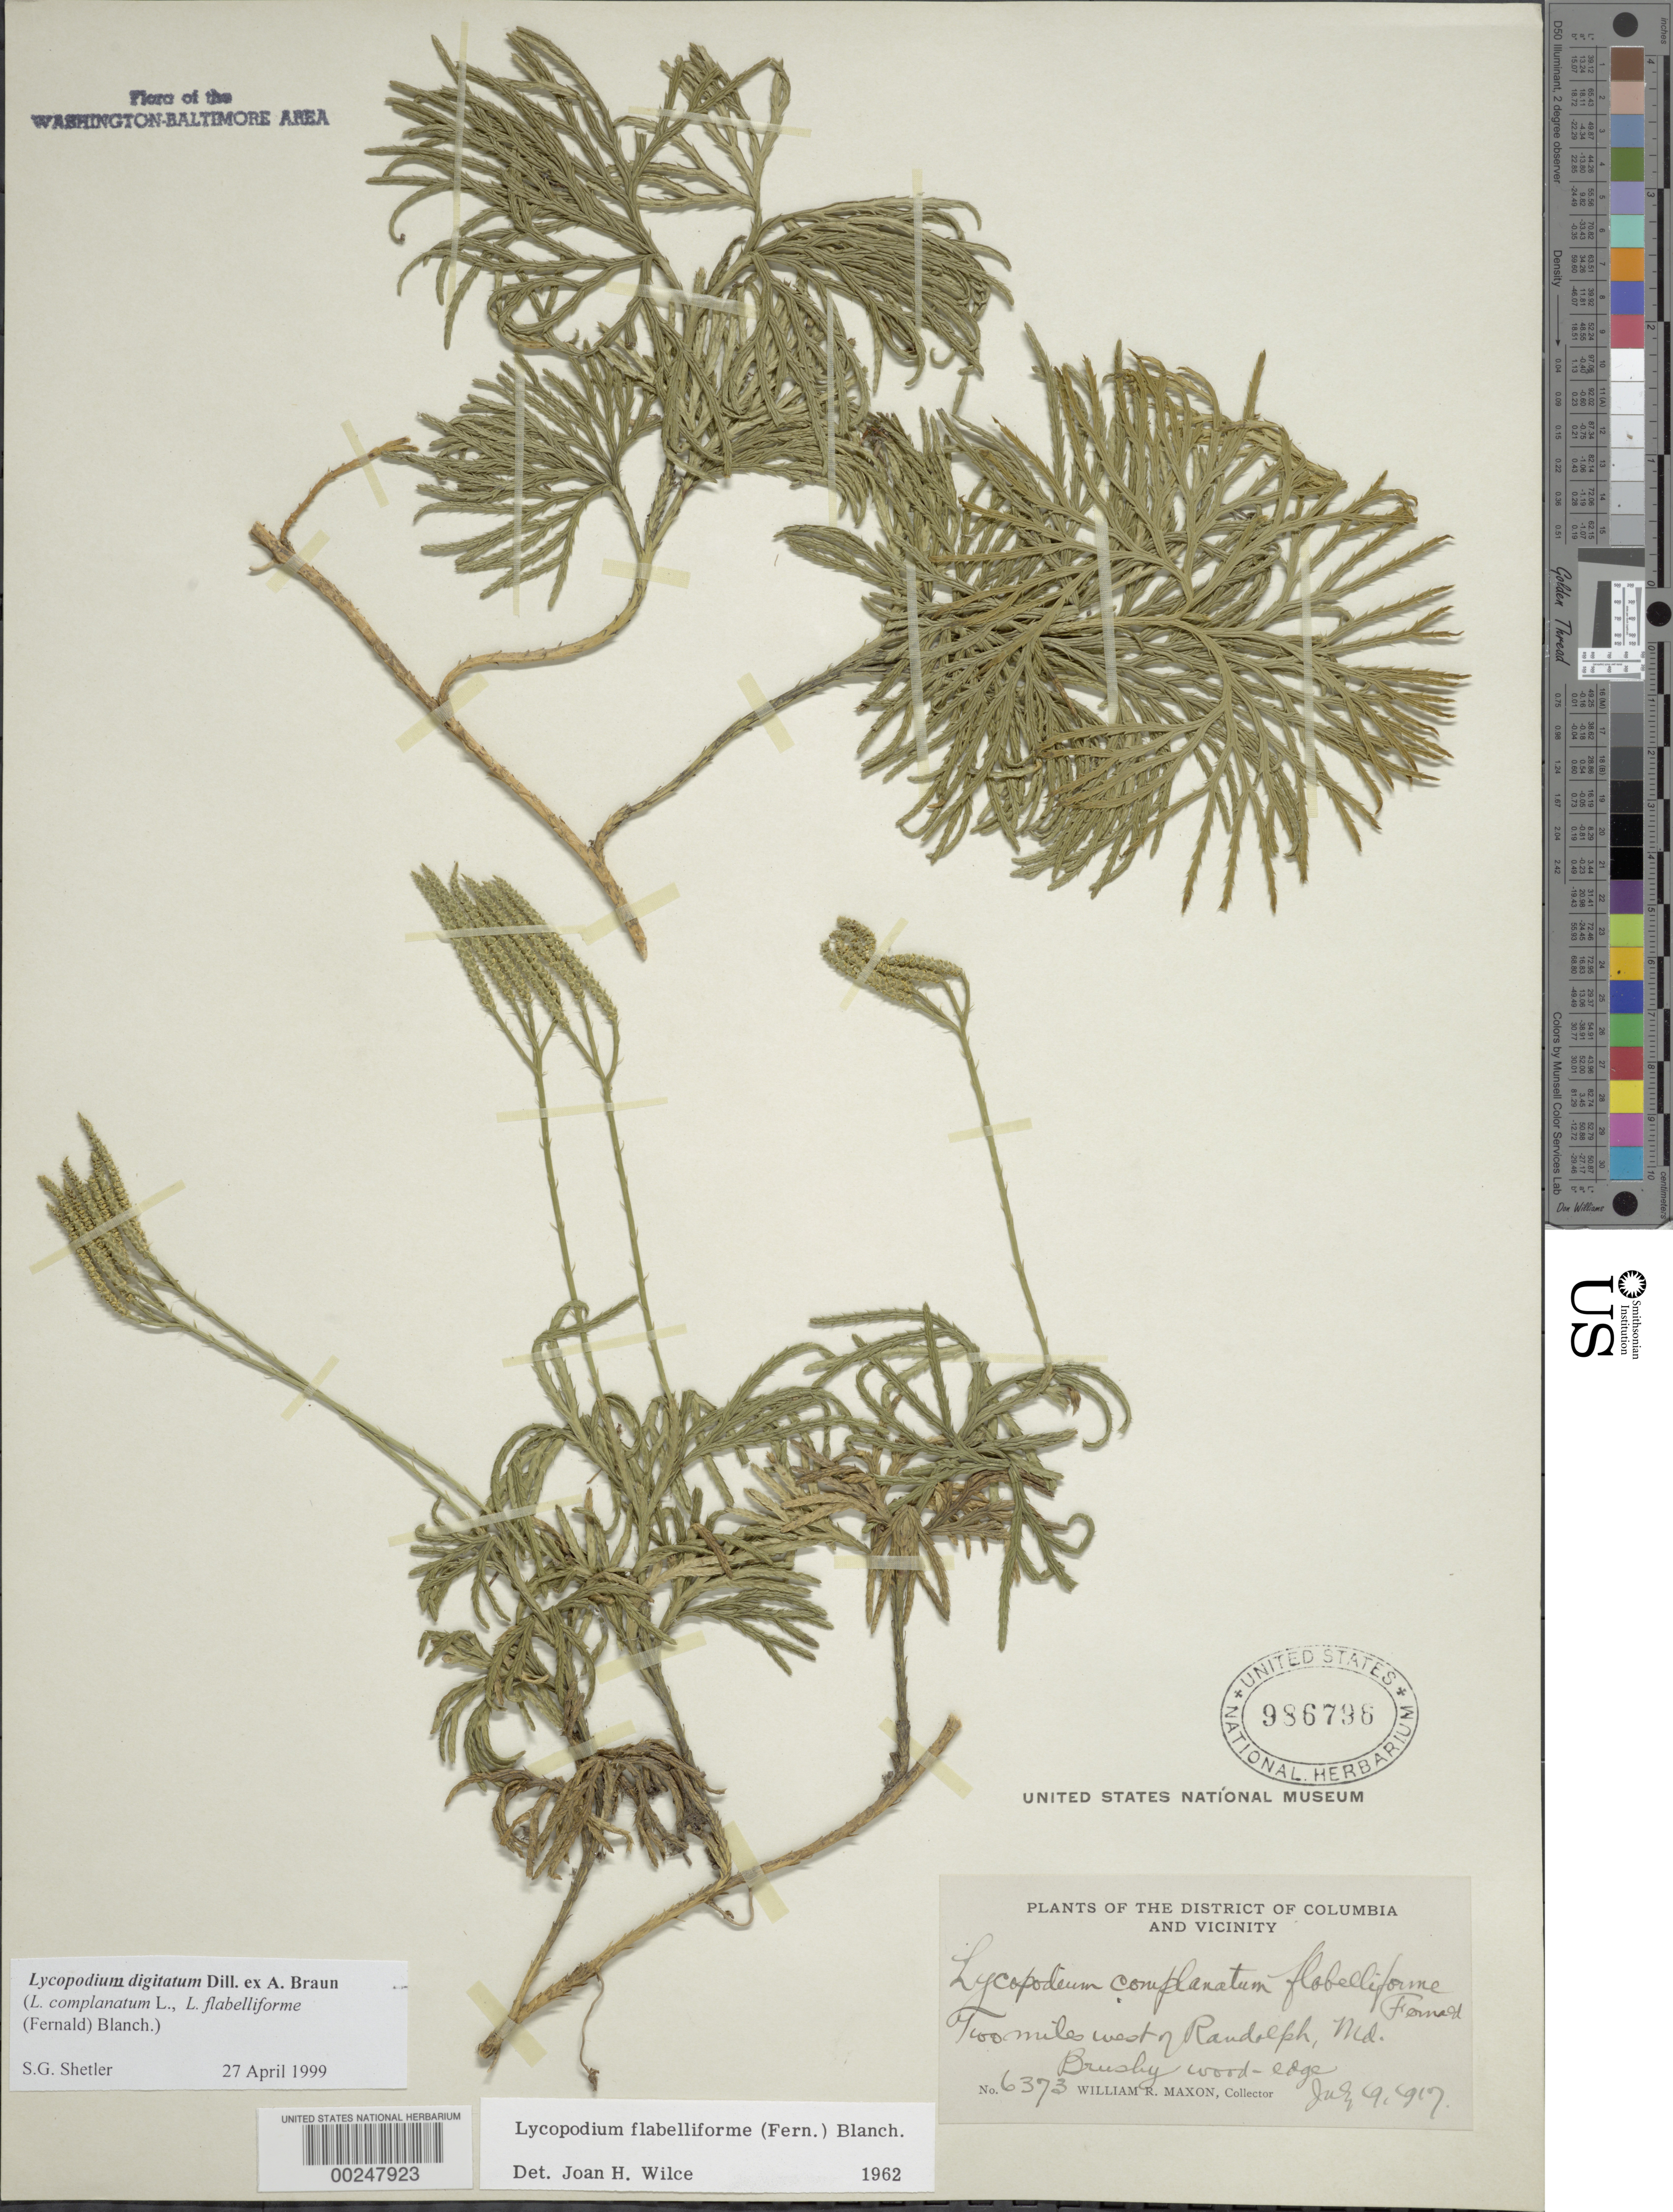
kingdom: Plantae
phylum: Tracheophyta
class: Lycopodiopsida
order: Lycopodiales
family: Lycopodiaceae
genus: Diphasiastrum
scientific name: Diphasiastrum digitatum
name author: (Dill. ex A. Braun) Holub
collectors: W. R. Maxon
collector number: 6373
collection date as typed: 19 Jul 1917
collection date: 1917-07-19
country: United States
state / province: Maryland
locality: Randolph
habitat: Brushy woods edge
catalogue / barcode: US 986796